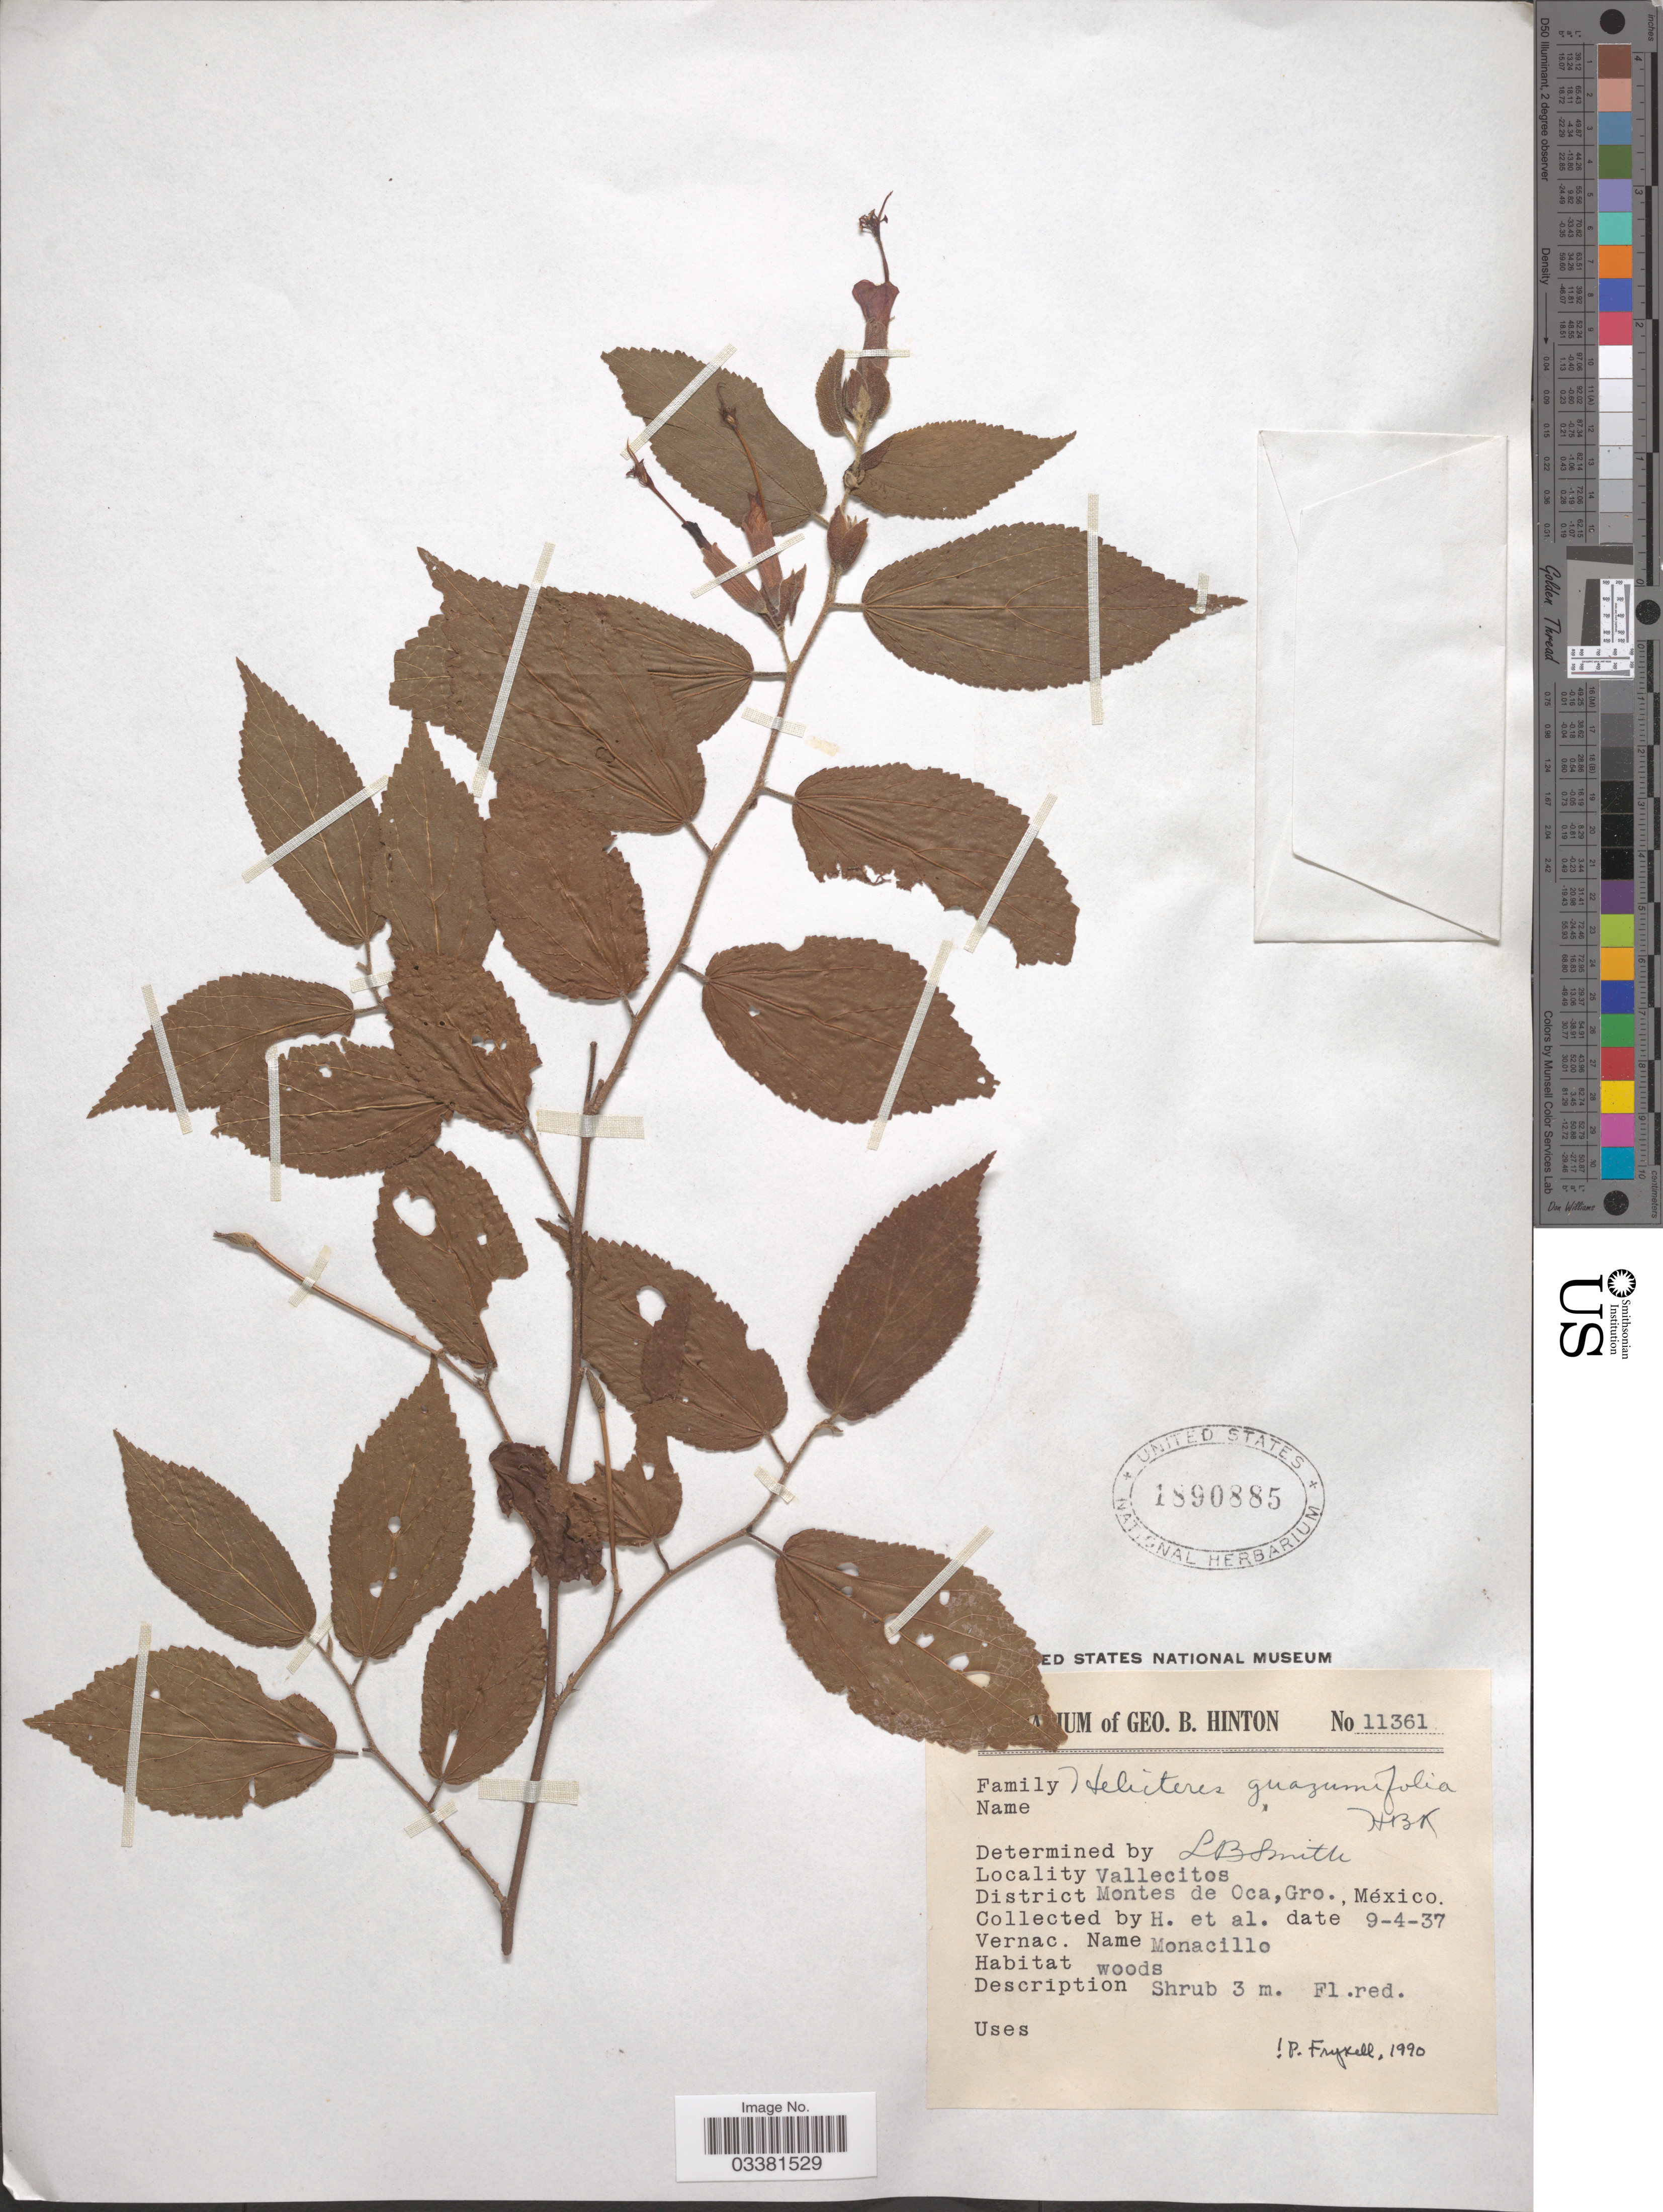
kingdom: Plantae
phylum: Tracheophyta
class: Magnoliopsida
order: Malvales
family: Malvaceae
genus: Helicteres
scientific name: Helicteres guazumifolia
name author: Kunth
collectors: G. B. Hinton & et al.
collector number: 11361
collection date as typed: Transcribed d/m/y: 9/4/37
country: Mexico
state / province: Guerrero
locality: Vallecitos. District Montes de Oca.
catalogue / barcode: US 1890885